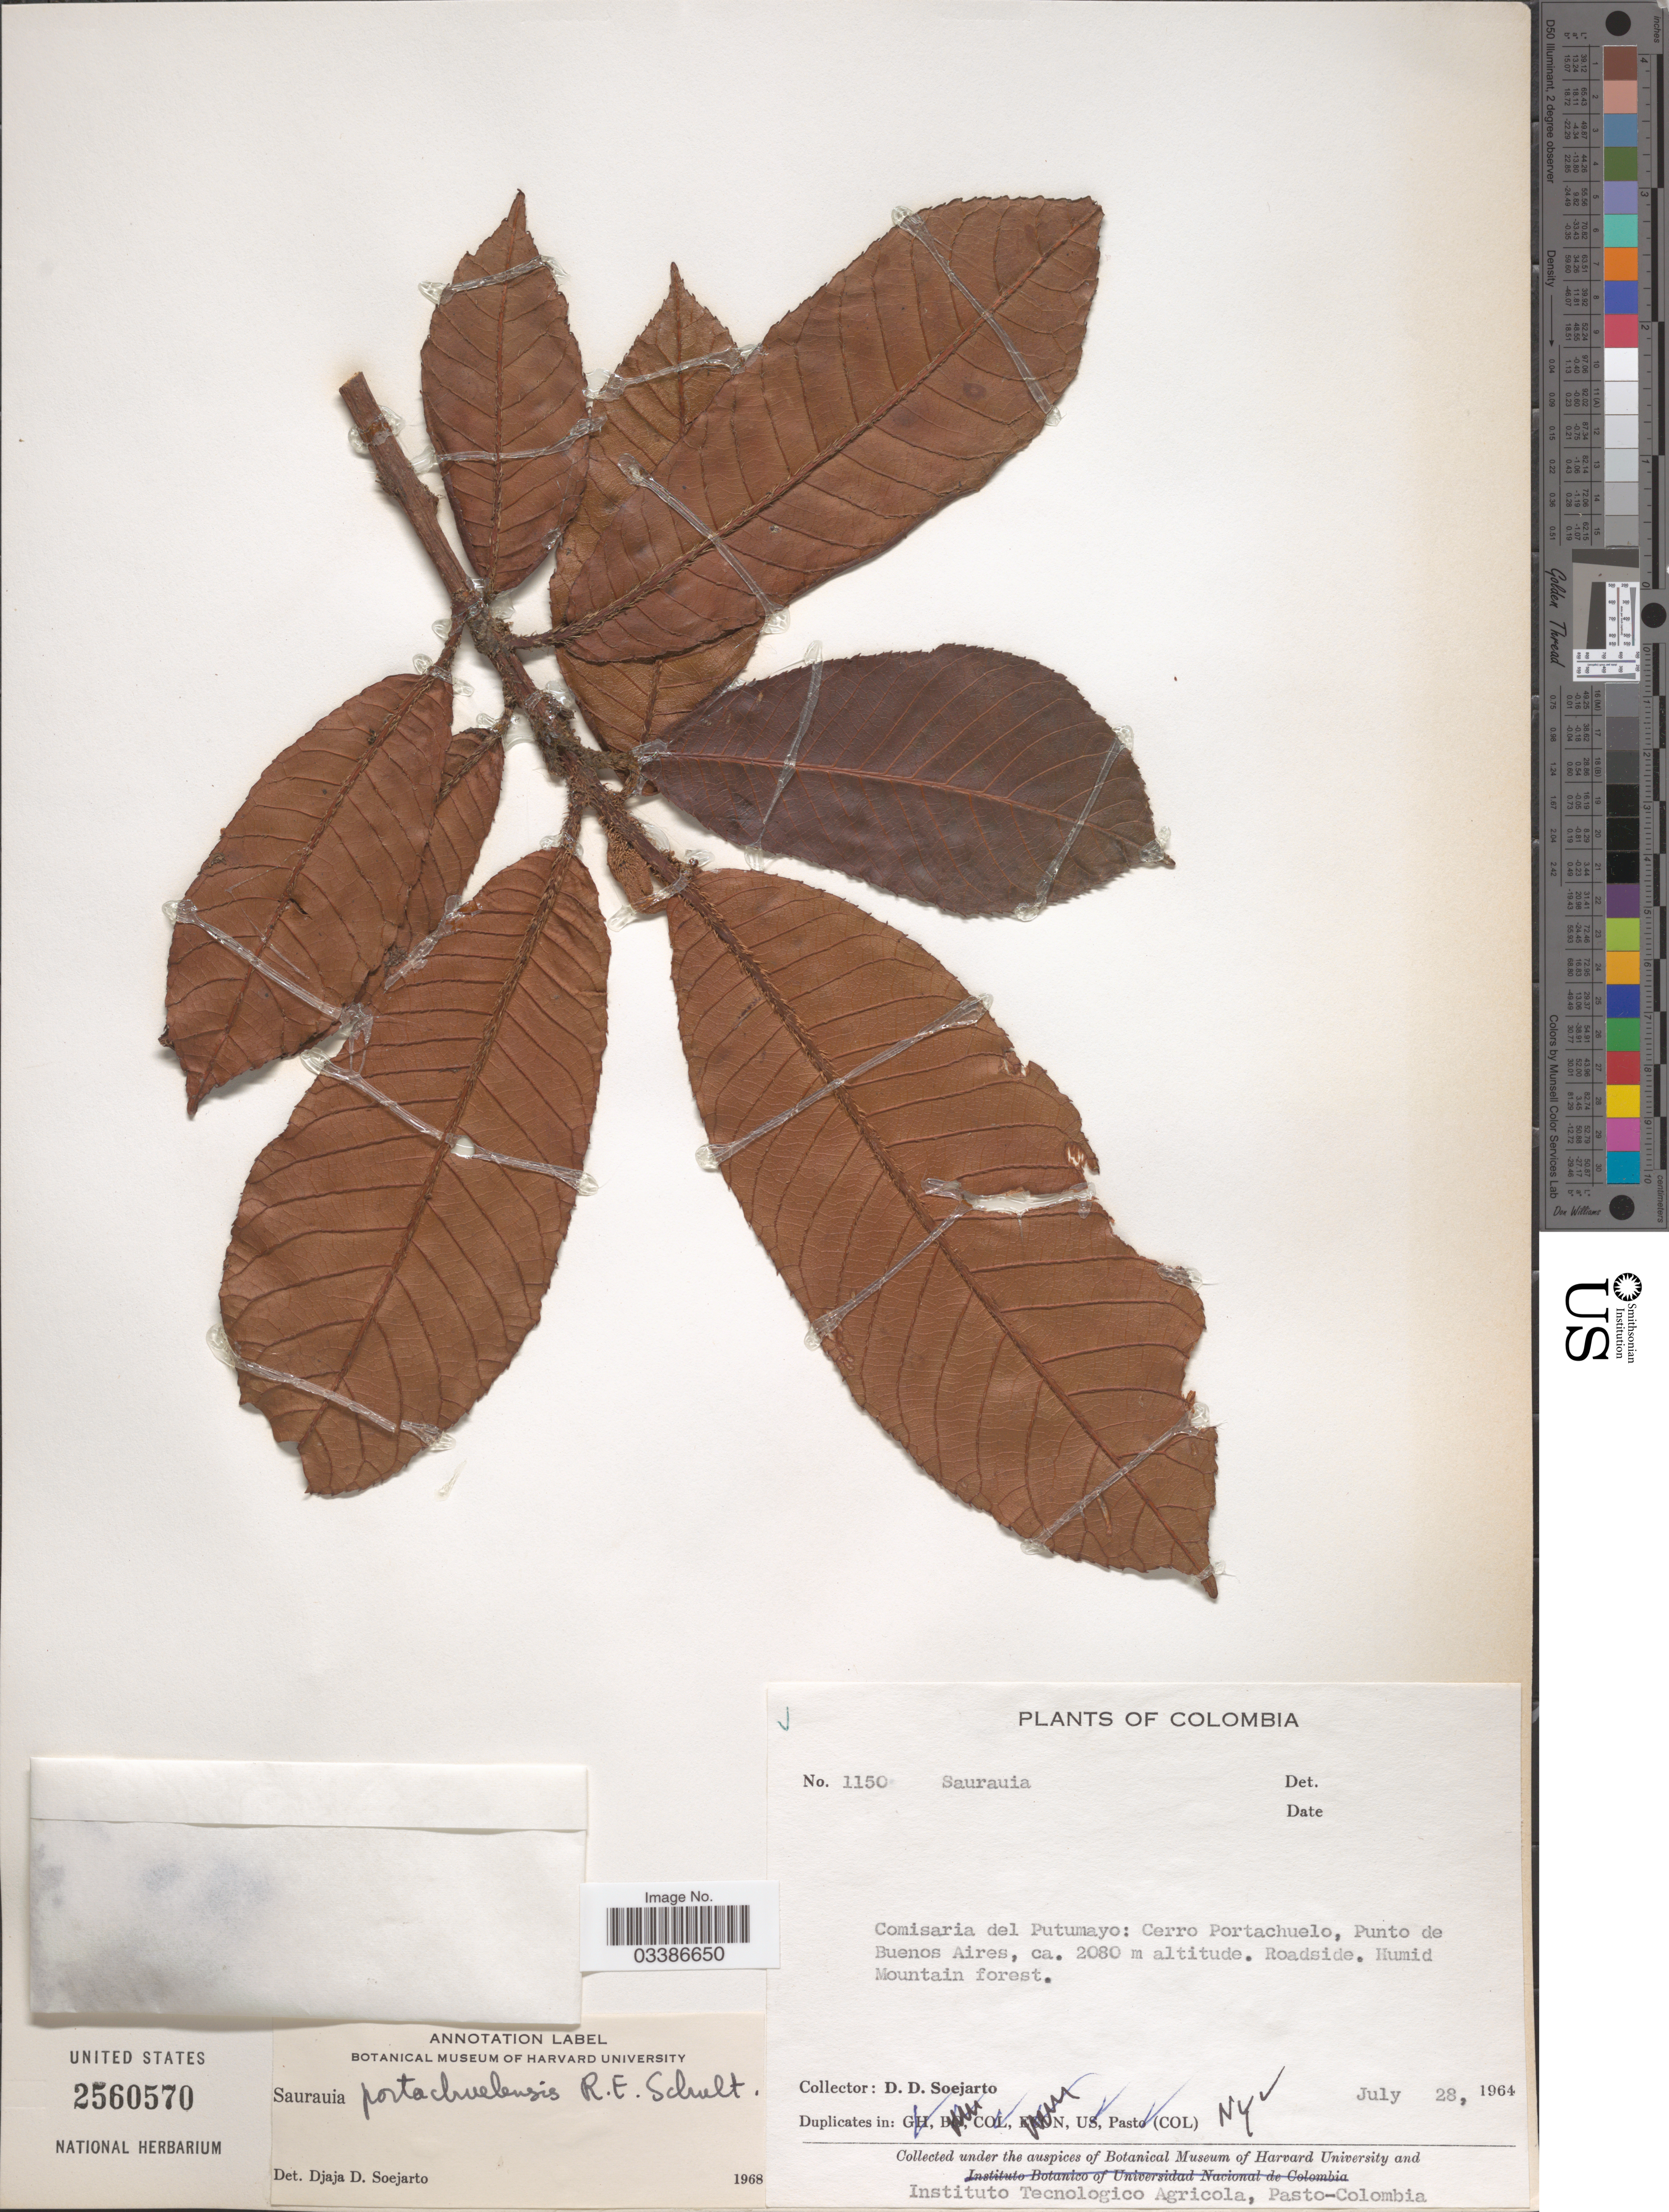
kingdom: Plantae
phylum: Tracheophyta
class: Magnoliopsida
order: Ericales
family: Actinidiaceae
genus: Saurauia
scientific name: Saurauia portachuelensis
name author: R.E. Schult.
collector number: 1150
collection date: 1964-07-28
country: Colombia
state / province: Putumayo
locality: Comisaria del Putumayo: Cerro Portachuelo, Punto de Buenos Aires.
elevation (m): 2080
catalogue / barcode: US 2560570